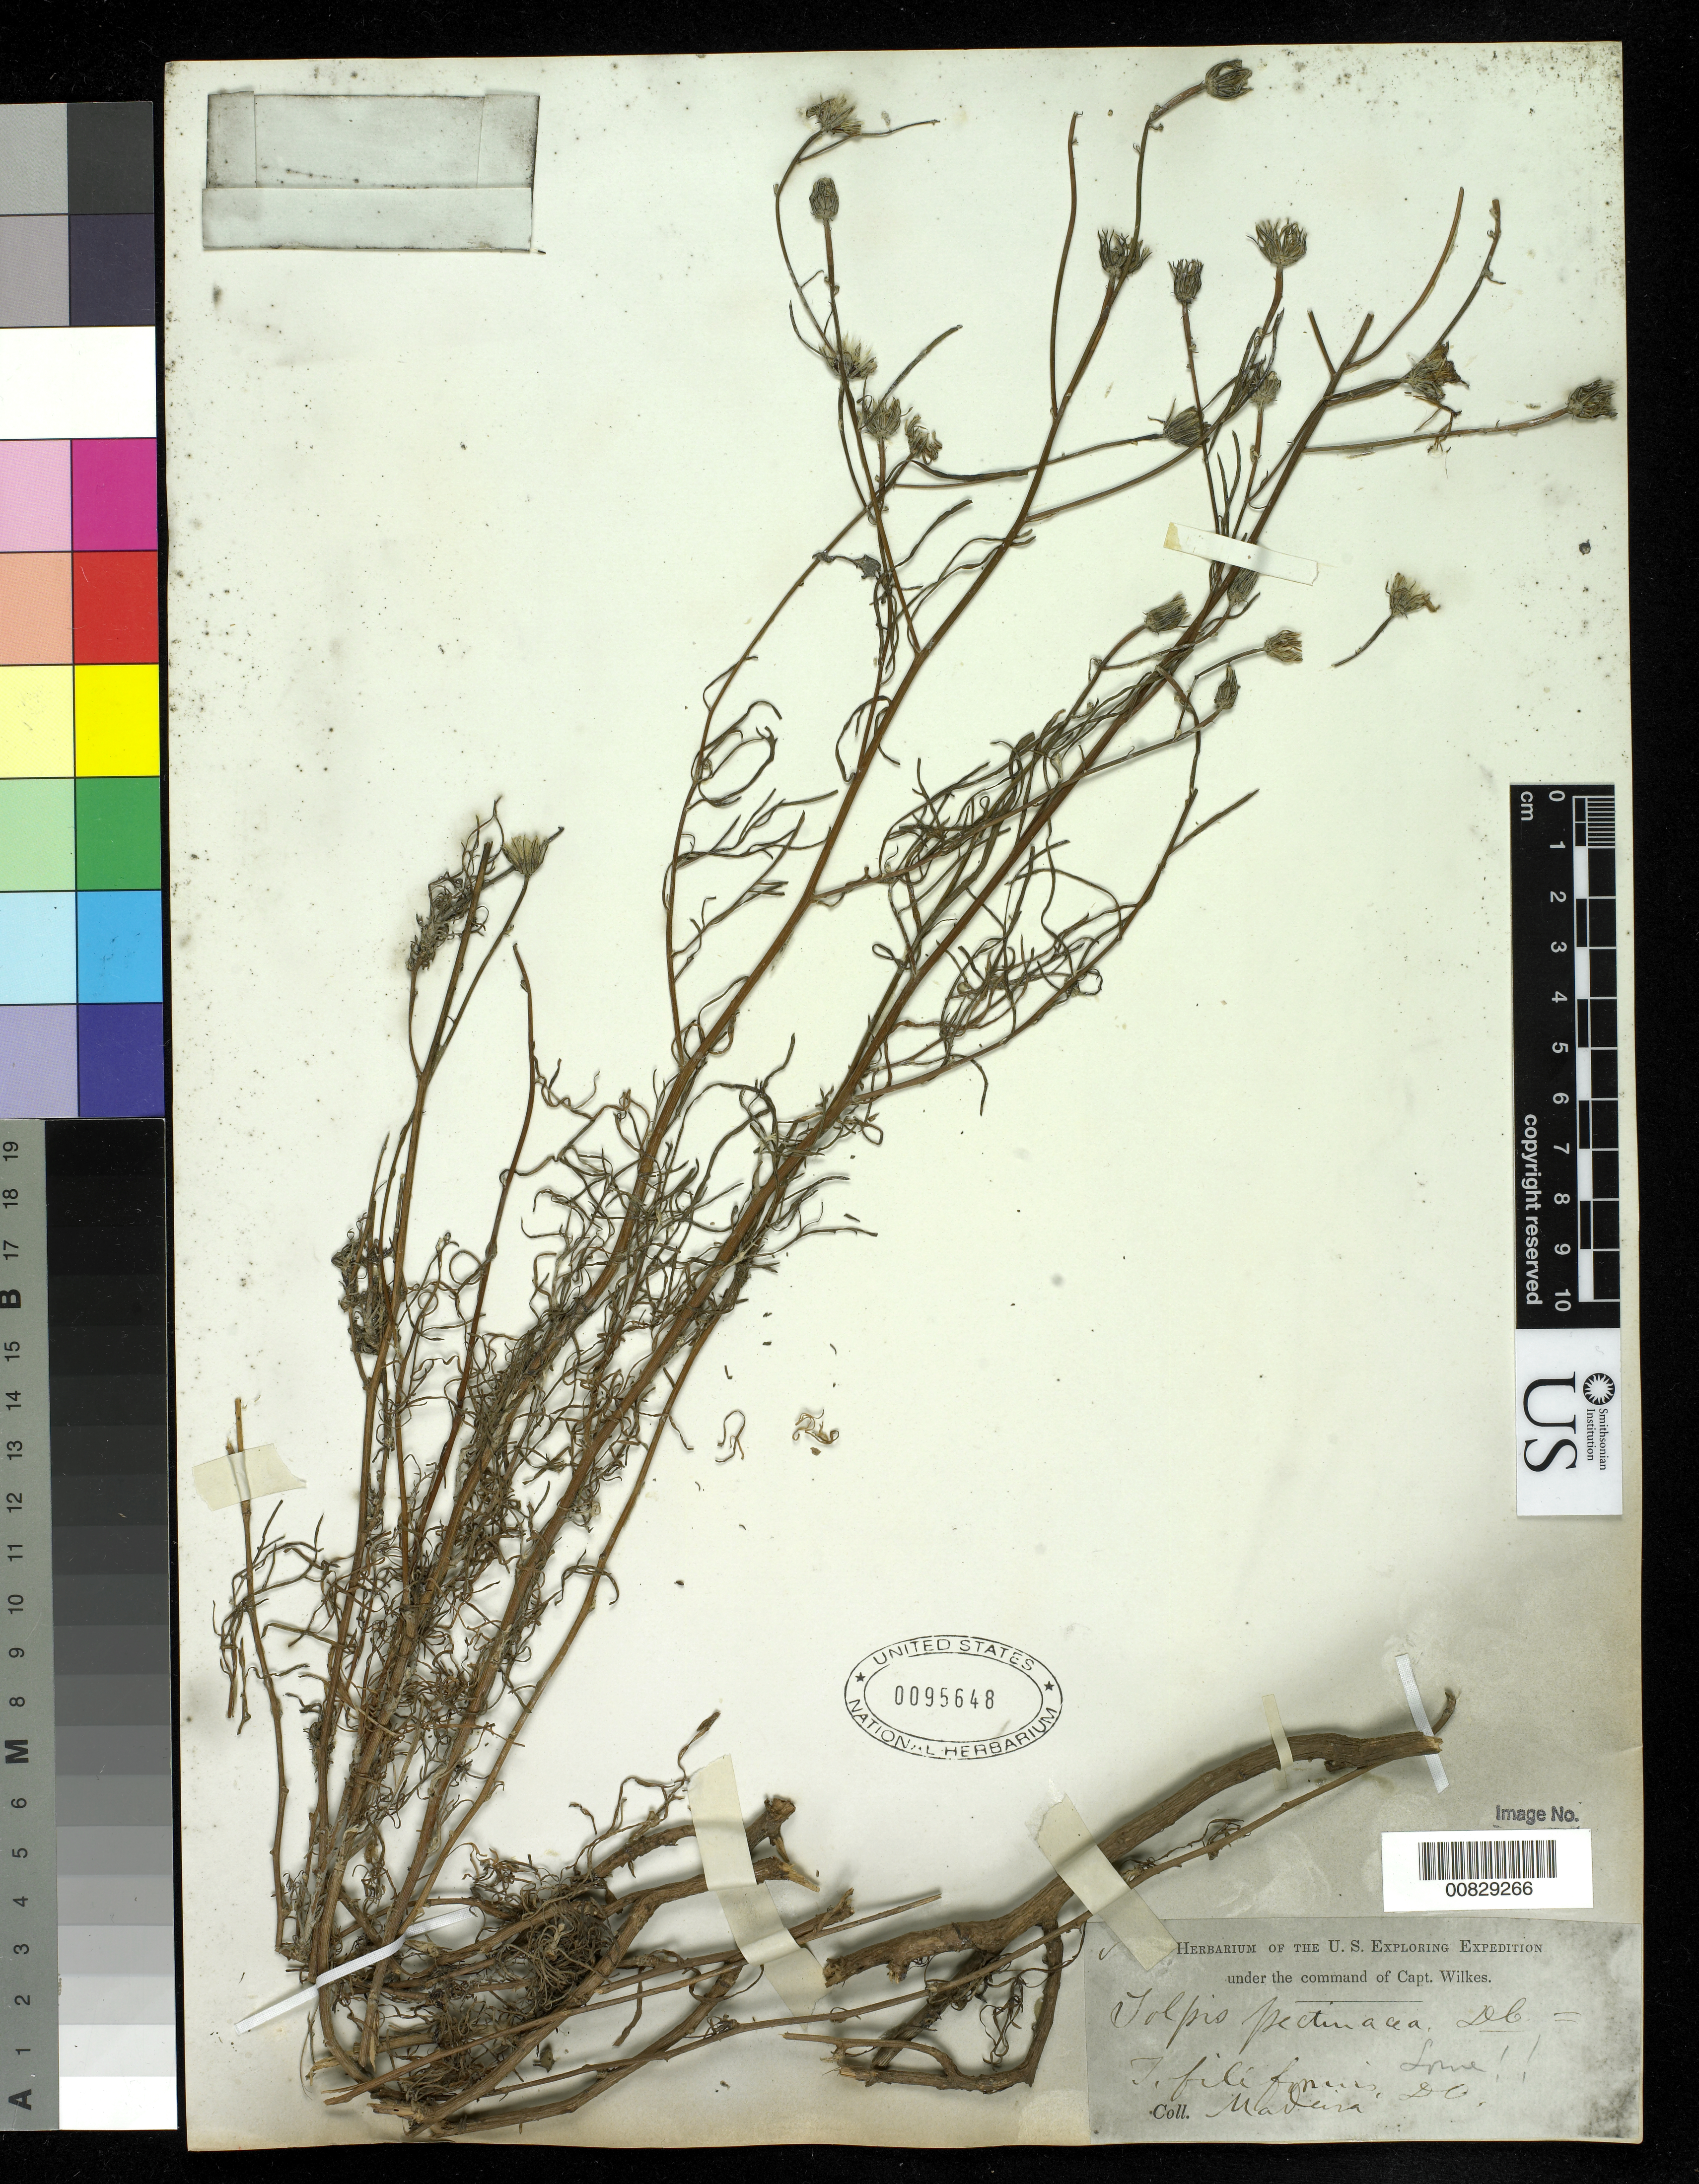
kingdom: Plantae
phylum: Tracheophyta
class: Magnoliopsida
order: Asterales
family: Asteraceae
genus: Tolpis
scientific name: Tolpis succulenta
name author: Lowe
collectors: Wilkes Explor. Exped.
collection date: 1838/1842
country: Portugal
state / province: Madeira (Aut. Reg.)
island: Madeira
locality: Funchal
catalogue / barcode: US 95648